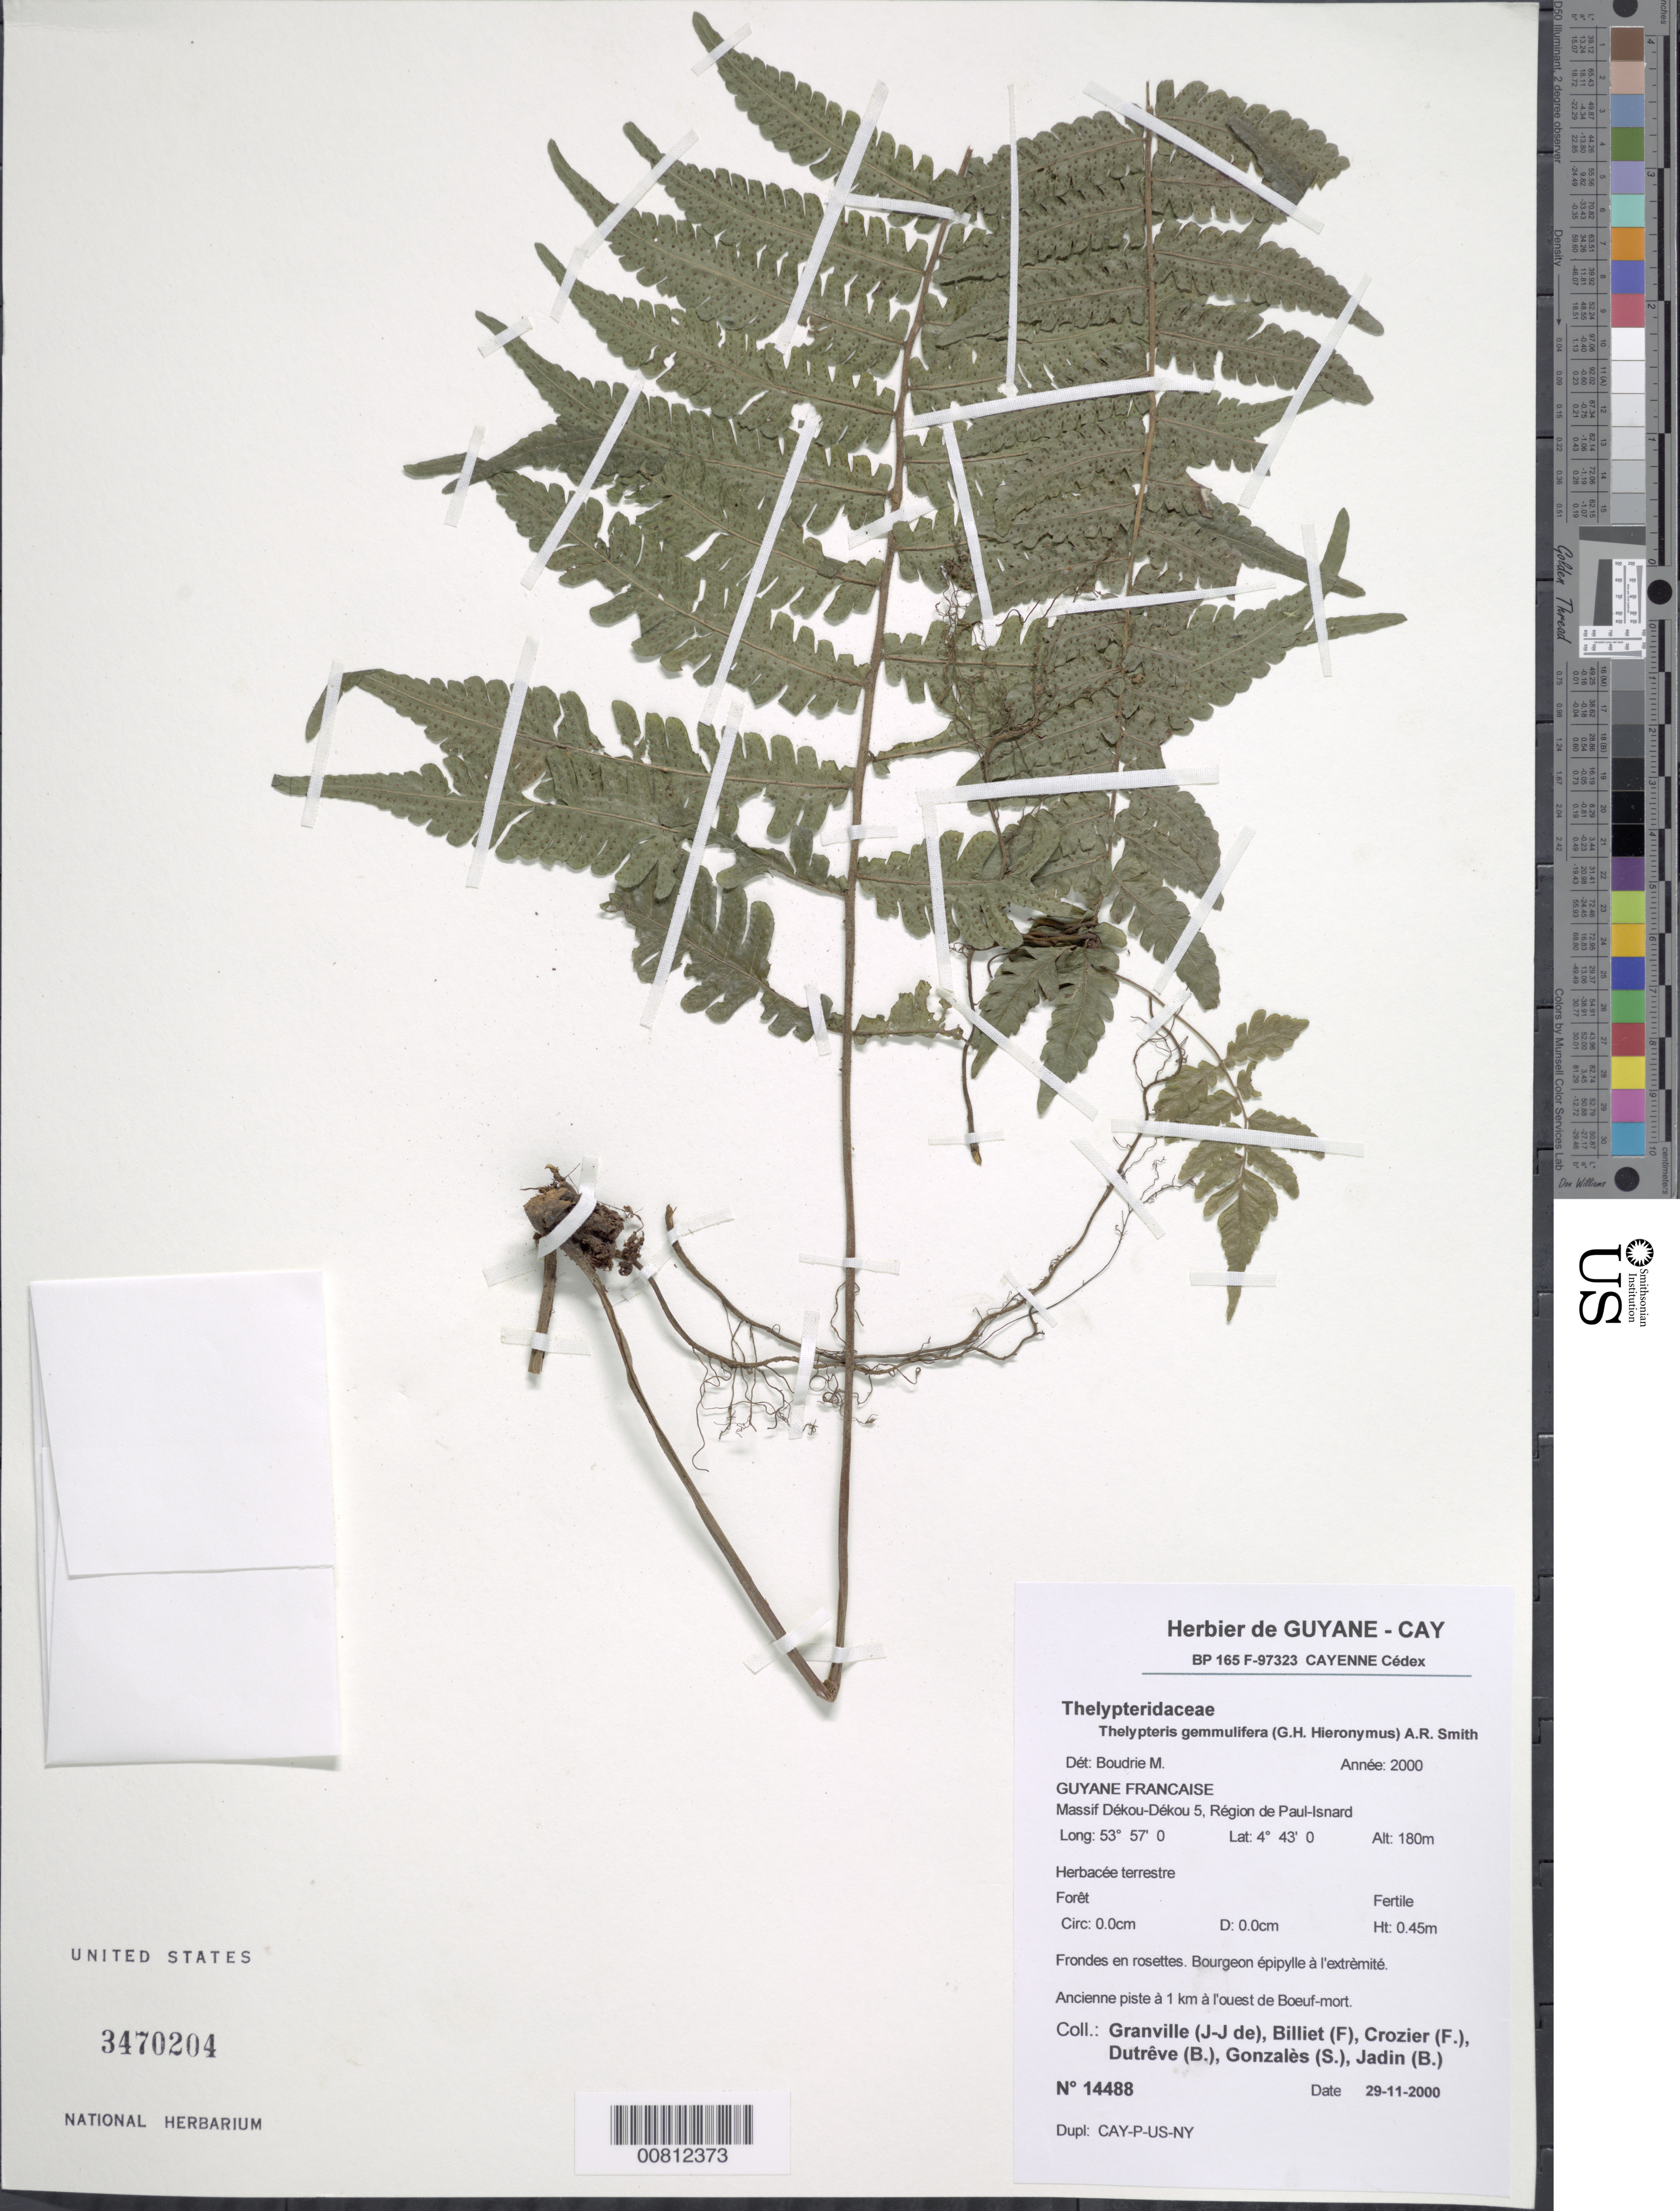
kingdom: Plantae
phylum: Tracheophyta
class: Polypodiopsida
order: Polypodiales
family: Thelypteridaceae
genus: Goniopteris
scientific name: Goniopteris gemmulifera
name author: (Hieron.) A.R. Sm. & D. Löve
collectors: J.-J. de Granville, F. Billiet, F. Crozier, B. Dutrêve, S. Gonzales & B. Jadin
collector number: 14488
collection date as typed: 29-Nov-00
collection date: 2000-11-29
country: French Guiana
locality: Massif Dékou-Dékou 5, région de Paul-Isnard; 1 km l'ouest de Boeuf-Mort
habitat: Forêt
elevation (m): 180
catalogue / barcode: US 3470204